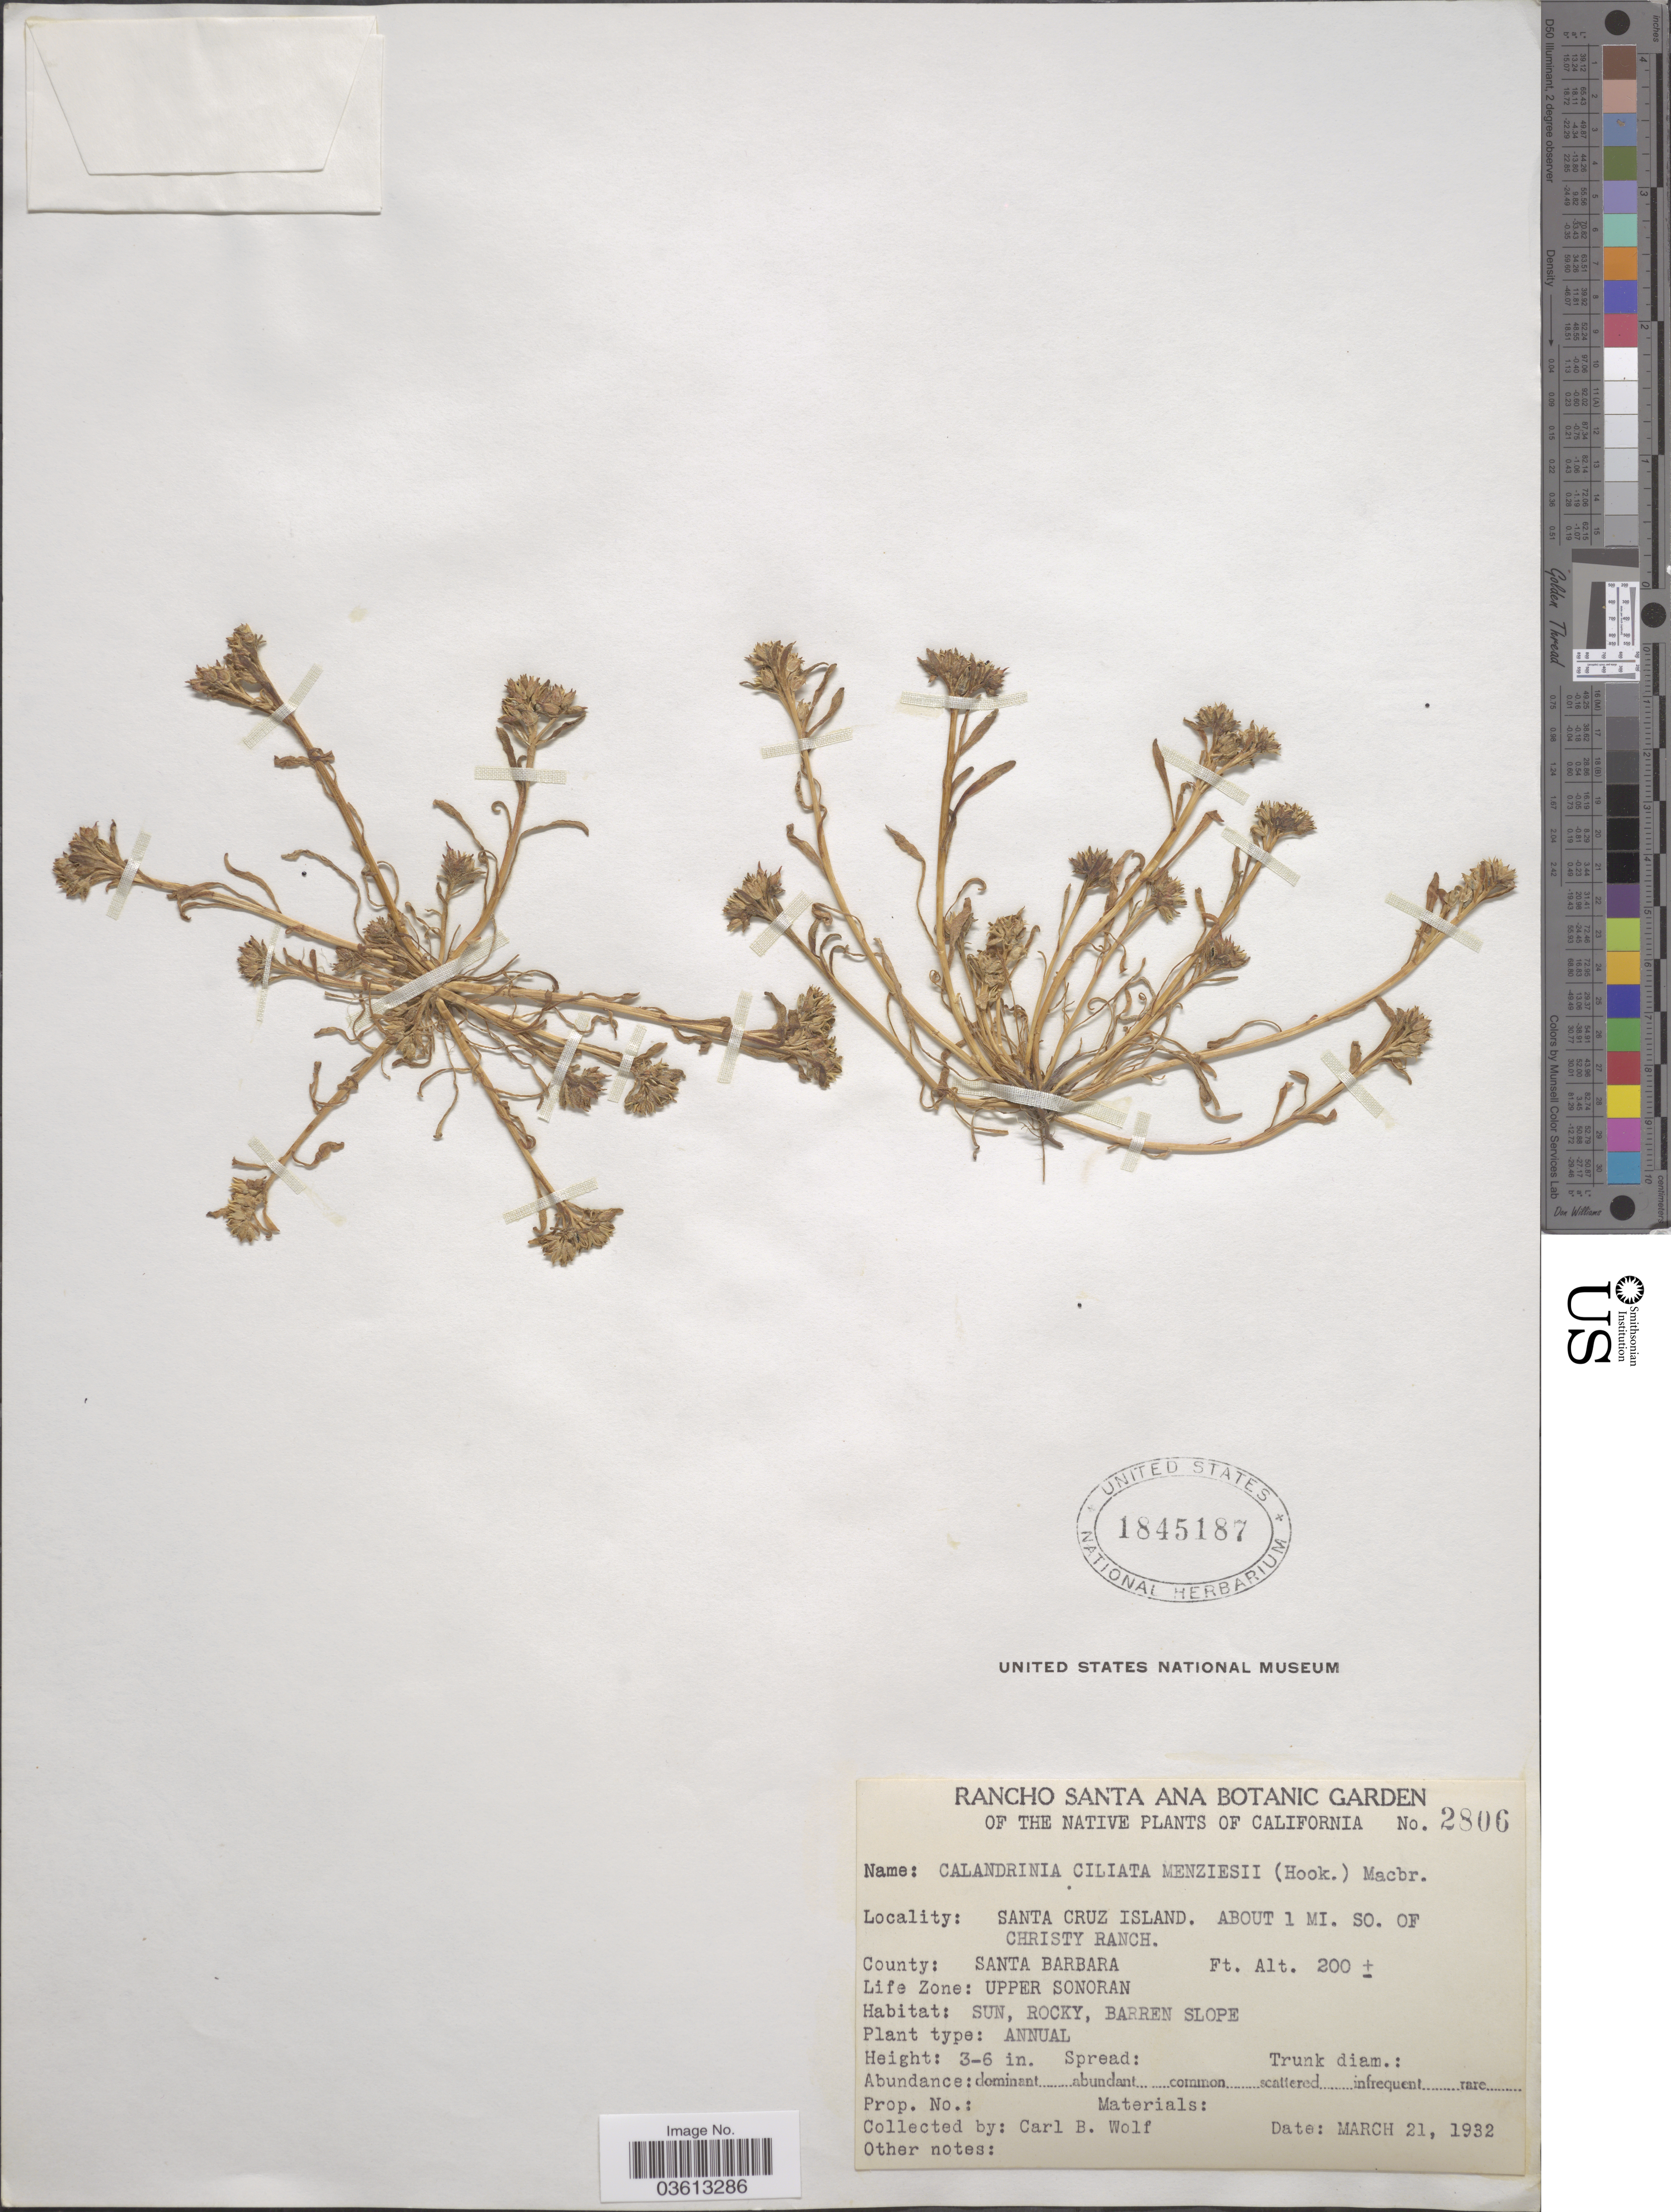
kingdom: Plantae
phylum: Tracheophyta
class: Magnoliopsida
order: Caryophyllales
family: Montiaceae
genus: Calandrinia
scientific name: Calandrinia ciliata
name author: (Ruiz & Pav.) DC.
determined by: Strong, Mark T., (BOT), Smithsonian Institution - National Museum of Natural History (UNITED STATES)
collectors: C. B. Wolf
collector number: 2806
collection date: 1932-03-21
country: United States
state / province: California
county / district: Santa Barbara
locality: Santa Cruz Island. About 1 mi. SO. of Christy Ranch. County: Santa Barbara. Life Zone: Upper Sonoran.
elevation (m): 61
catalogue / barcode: US 1845187